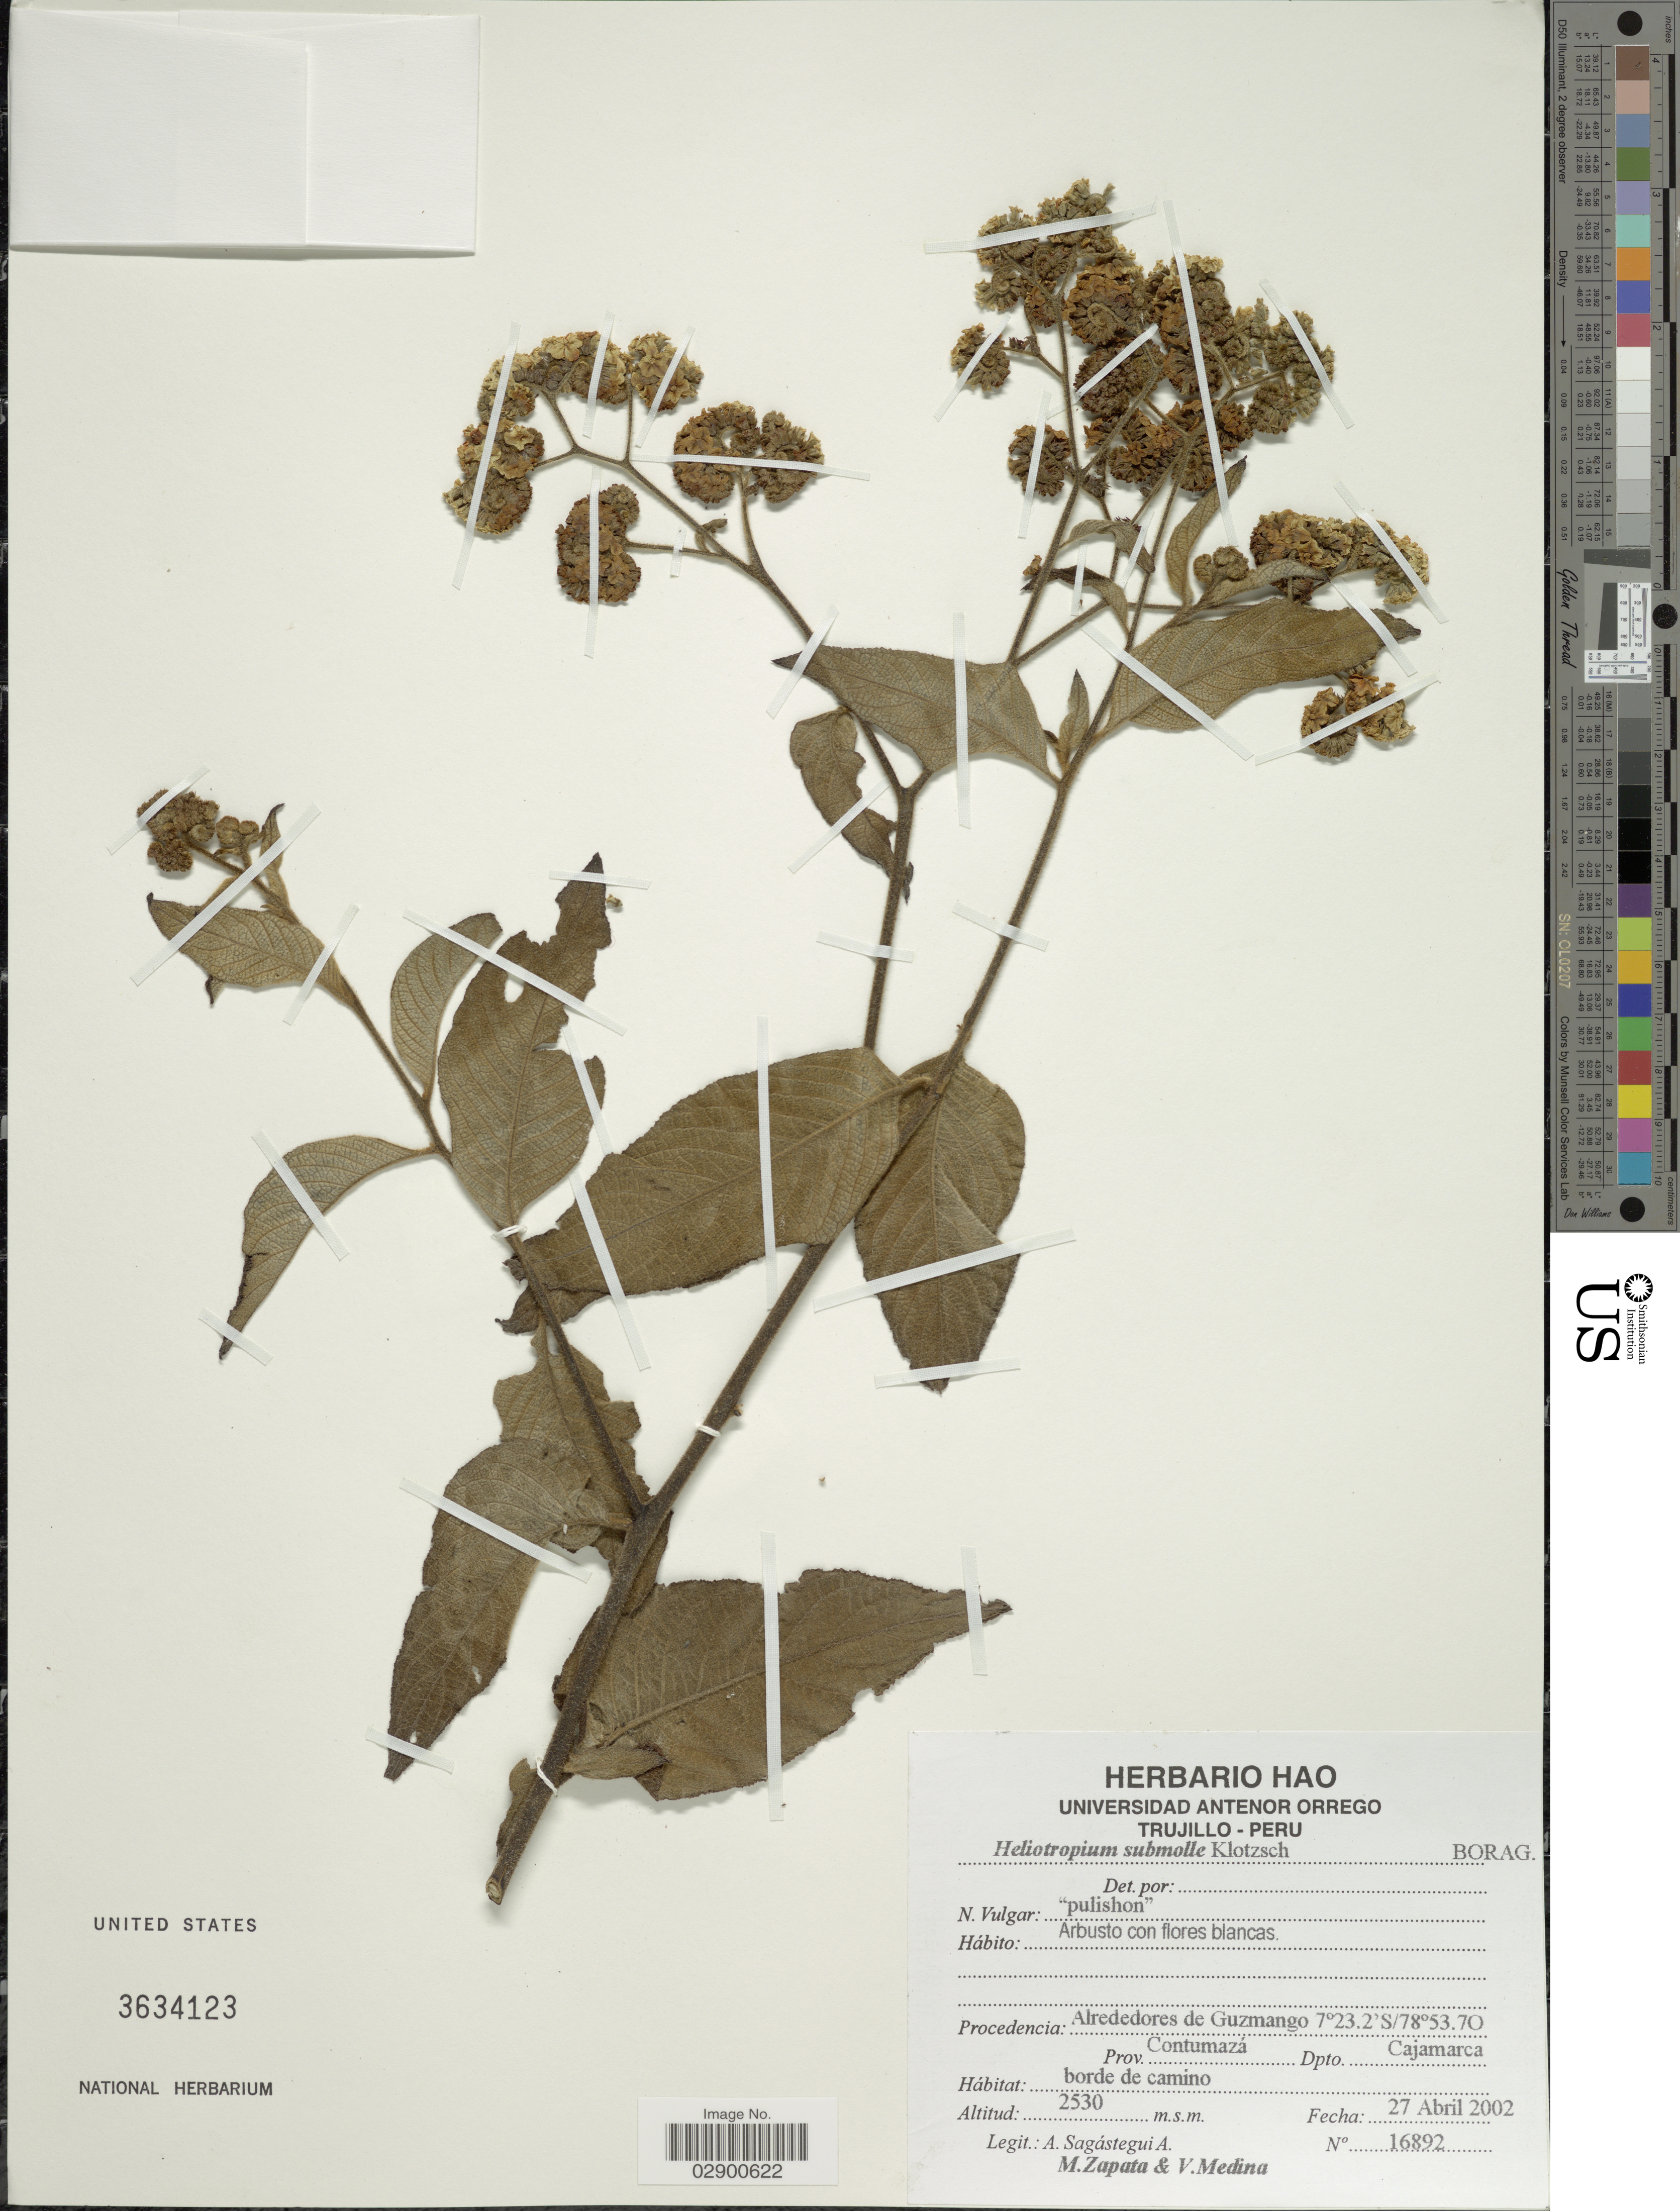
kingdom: Plantae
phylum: Tracheophyta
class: Magnoliopsida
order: Boraginales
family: Heliotropiaceae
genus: Heliotropium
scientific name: Heliotropium submolle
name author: Klotzsch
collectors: A. Sagástegui A., M. Zapata & V. Medina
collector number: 16892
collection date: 2002-04-27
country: Peru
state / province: Cajamarca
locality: Alrededores de Guzmango. Prov, Contumazá. Dpto. Cajamarca.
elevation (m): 2530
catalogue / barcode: US 3634123